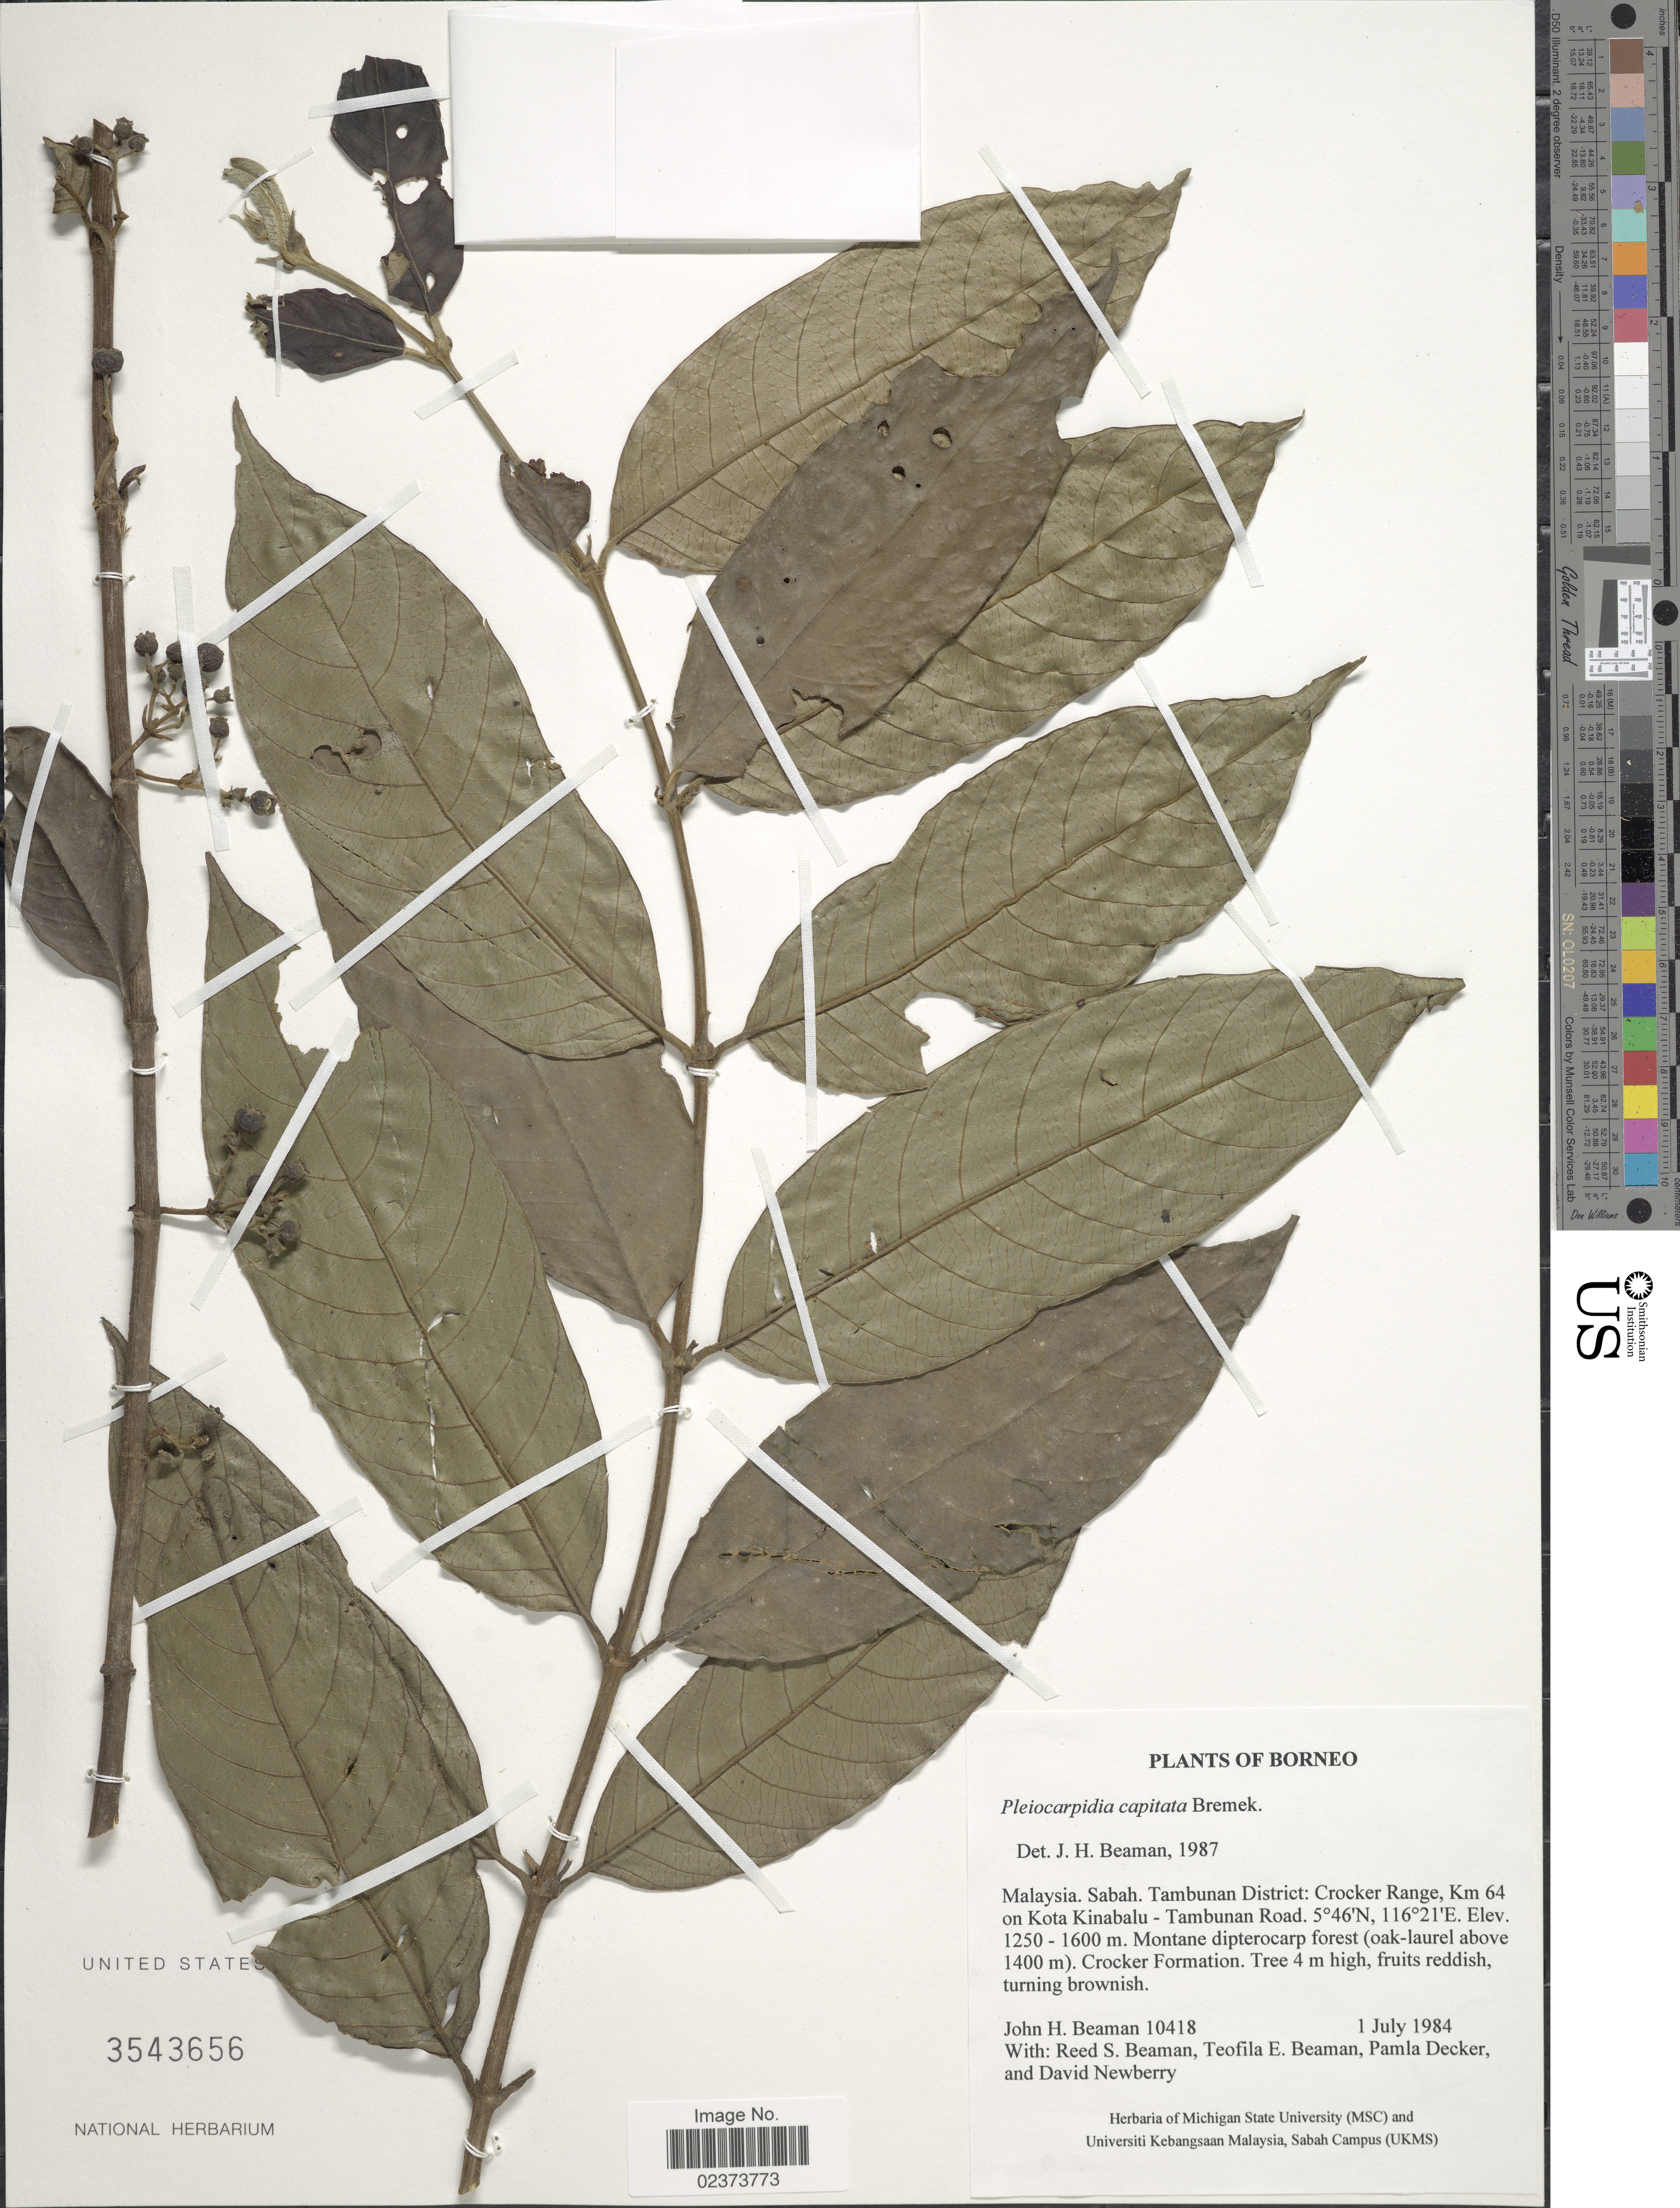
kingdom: Plantae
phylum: Tracheophyta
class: Magnoliopsida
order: Gentianales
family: Rubiaceae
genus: Pleiocarpidia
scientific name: Pleiocarpidia capitata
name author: Bremek.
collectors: J. H. Beaman, R. S. Beaman, T. E. Beaman, P. Decker & D. Newberry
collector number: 10418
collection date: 1984-07-01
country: Malaysia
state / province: Sabah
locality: Malaysia, Sabaha, Tambunan District: Crocker Range, Km 64 on Kota Kinabalu, Tambunan Road, Borneo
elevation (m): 1250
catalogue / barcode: US 3543656